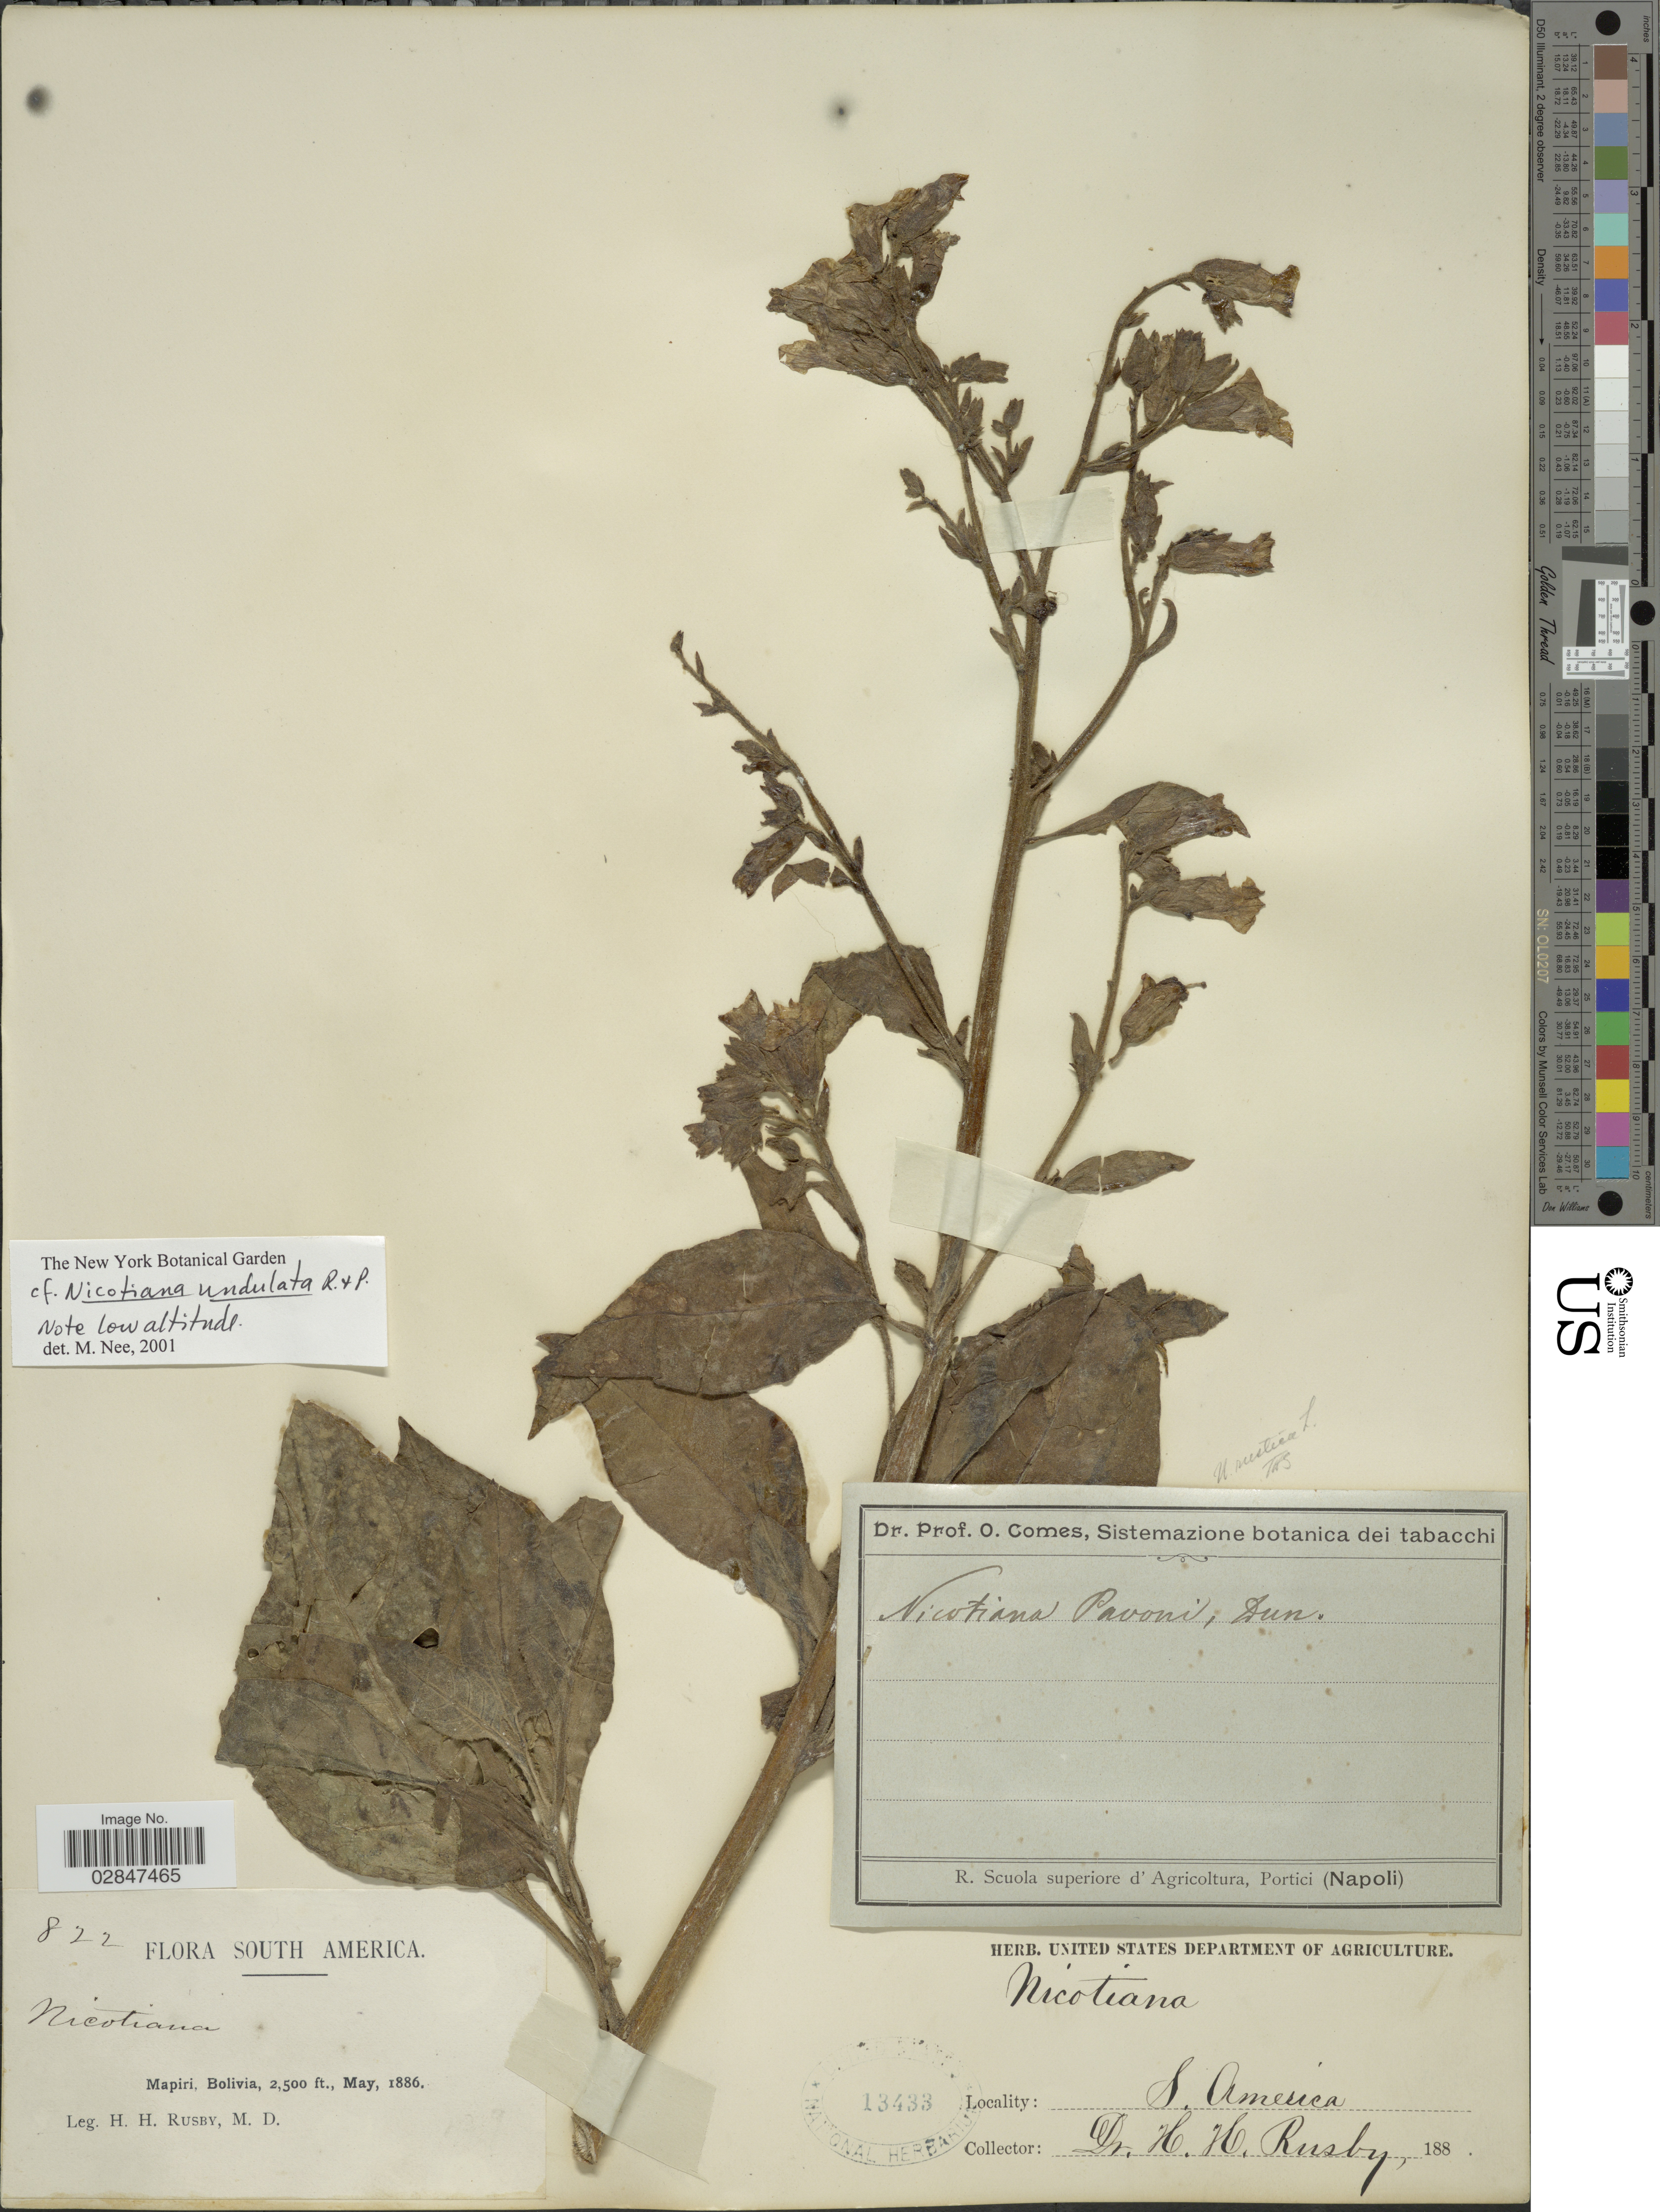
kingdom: Plantae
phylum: Tracheophyta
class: Magnoliopsida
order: Solanales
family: Solanaceae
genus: Nicotiana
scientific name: Nicotiana undulata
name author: Ruiz & Pav.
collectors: H. H. Rusby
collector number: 822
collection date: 1886-05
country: Bolivia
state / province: La Páz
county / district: Larecaja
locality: Mapiri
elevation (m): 762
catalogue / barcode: US 13433